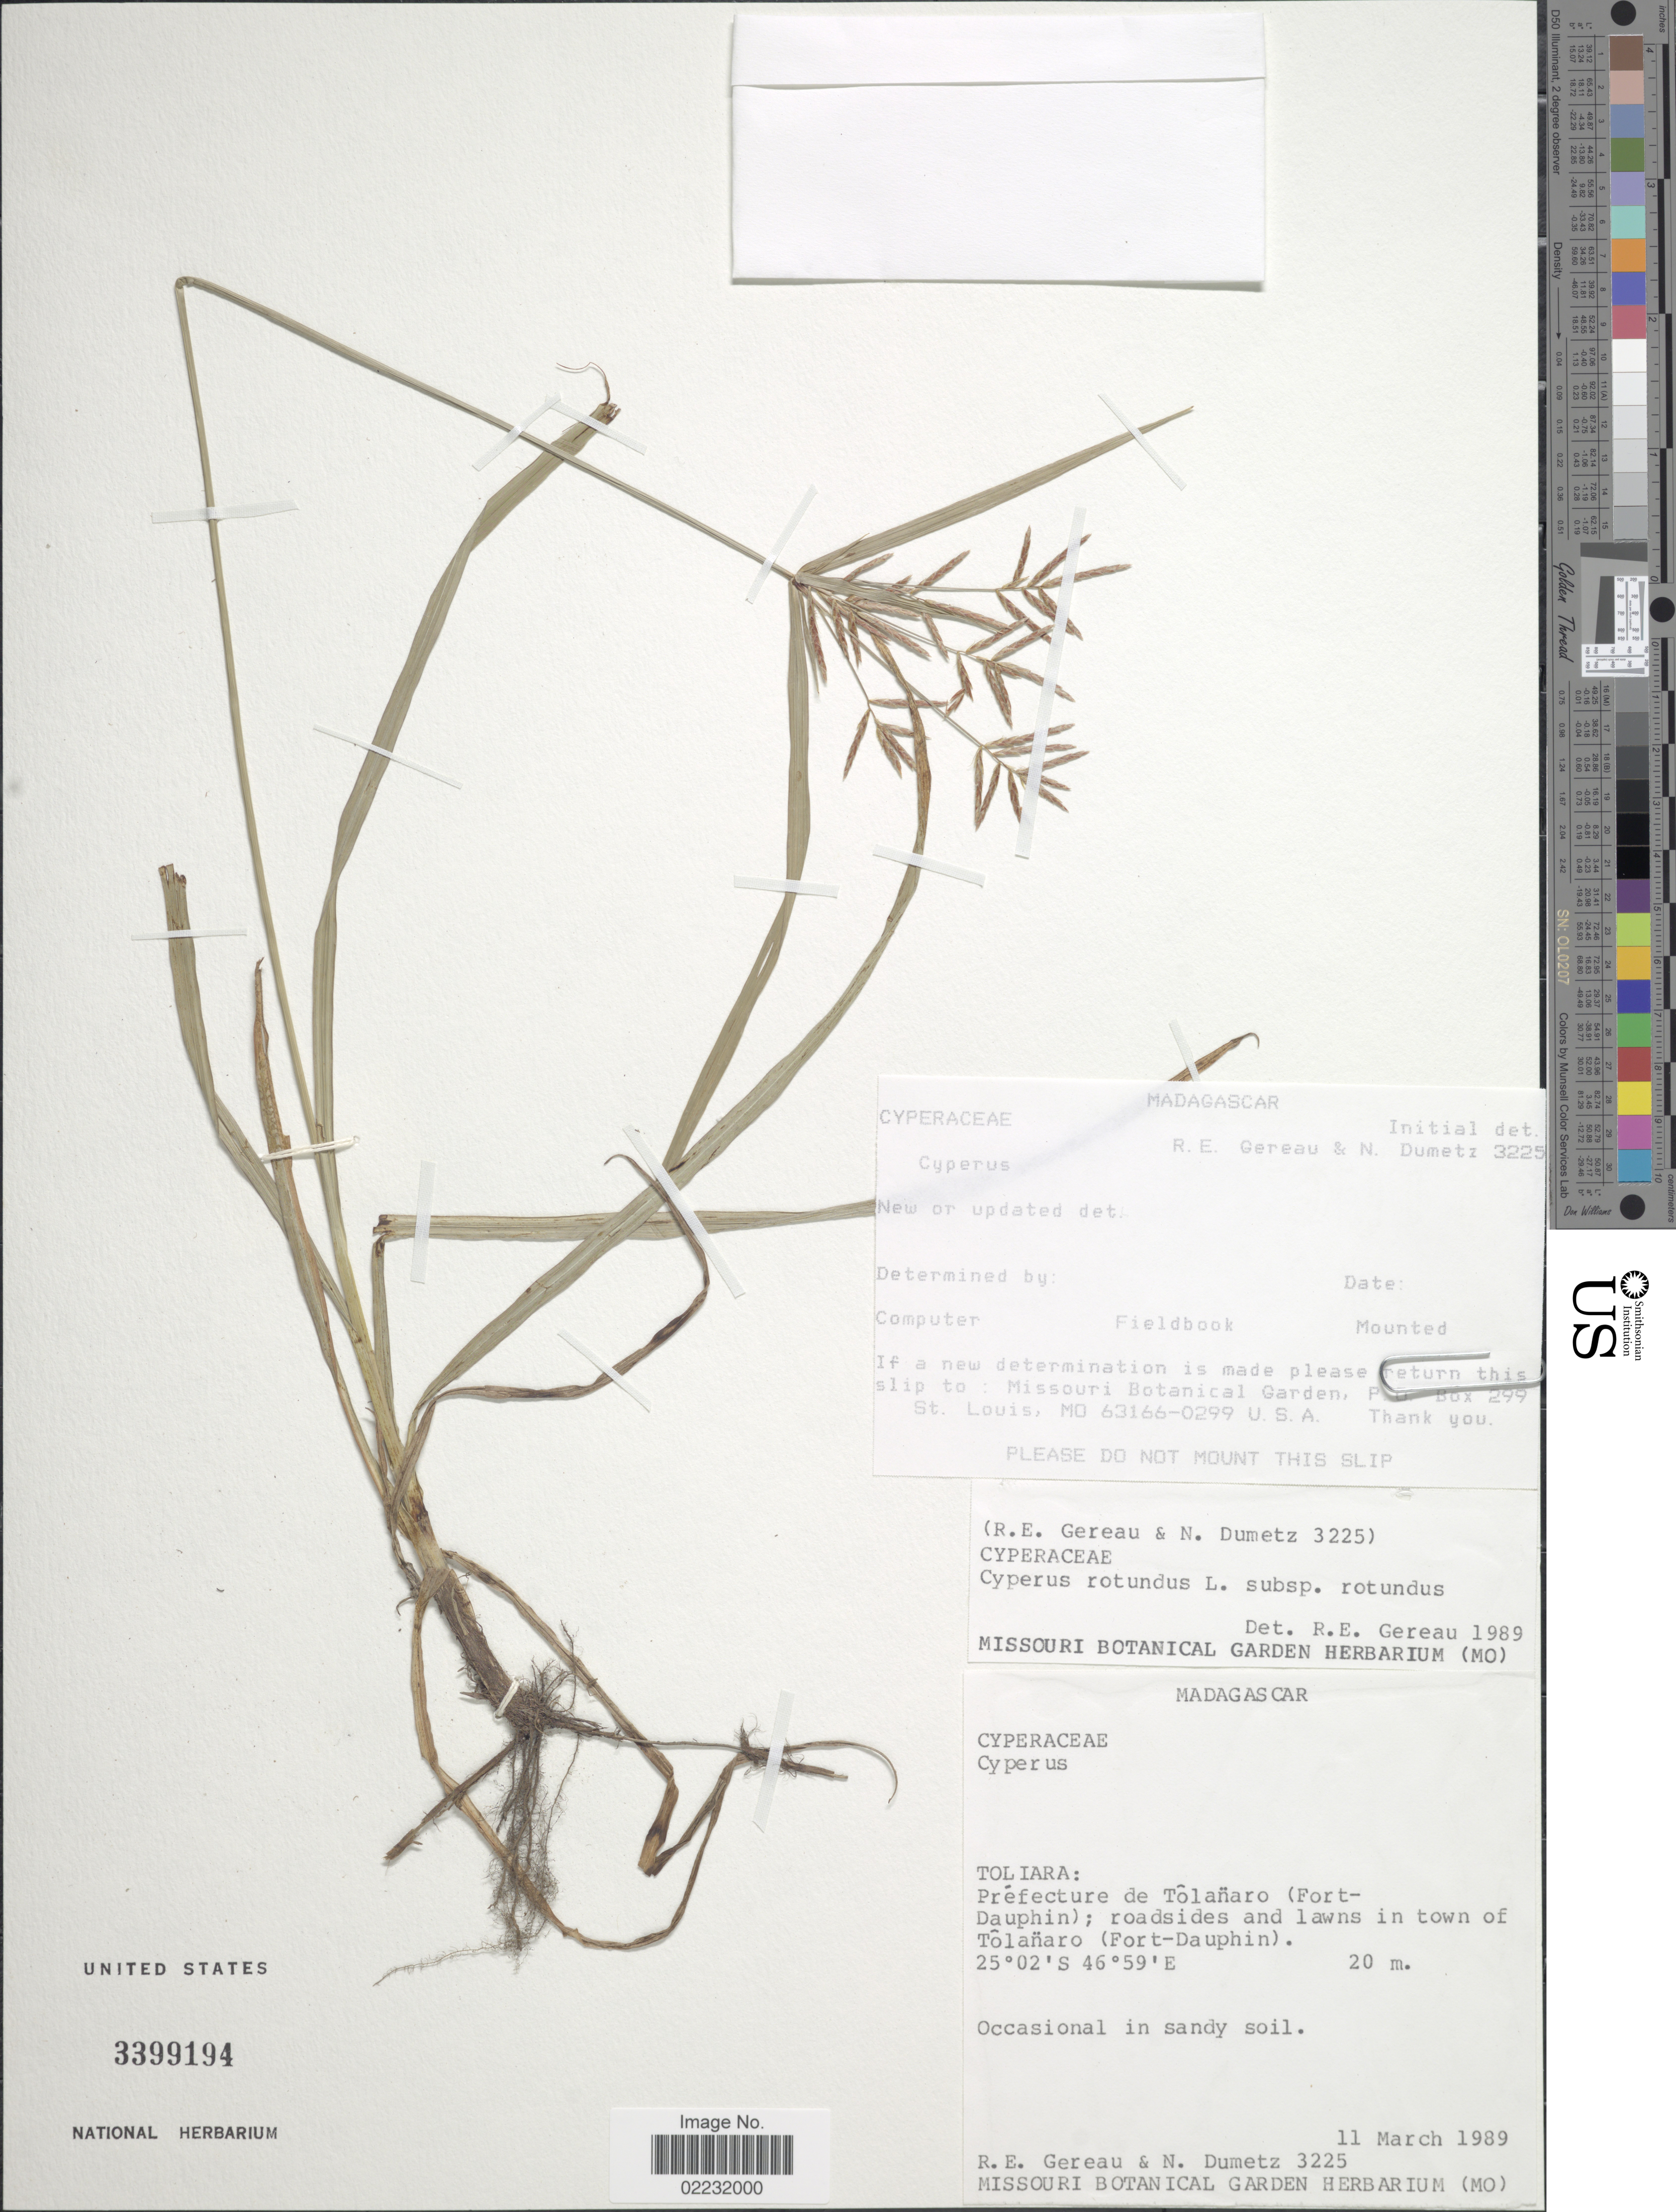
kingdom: Plantae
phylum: Tracheophyta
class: Liliopsida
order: Poales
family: Cyperaceae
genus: Cyperus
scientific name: Cyperus rotundus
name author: L.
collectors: R. Gereau & N. Dumetz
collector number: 3225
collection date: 1989-03-11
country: Madagascar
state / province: Anosy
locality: Prefecture de Tolanaro (Fort-Dauphin); roadsides and lwans in town of Tolanaro (Fort-Dauphin)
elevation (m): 20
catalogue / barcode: US 3399194